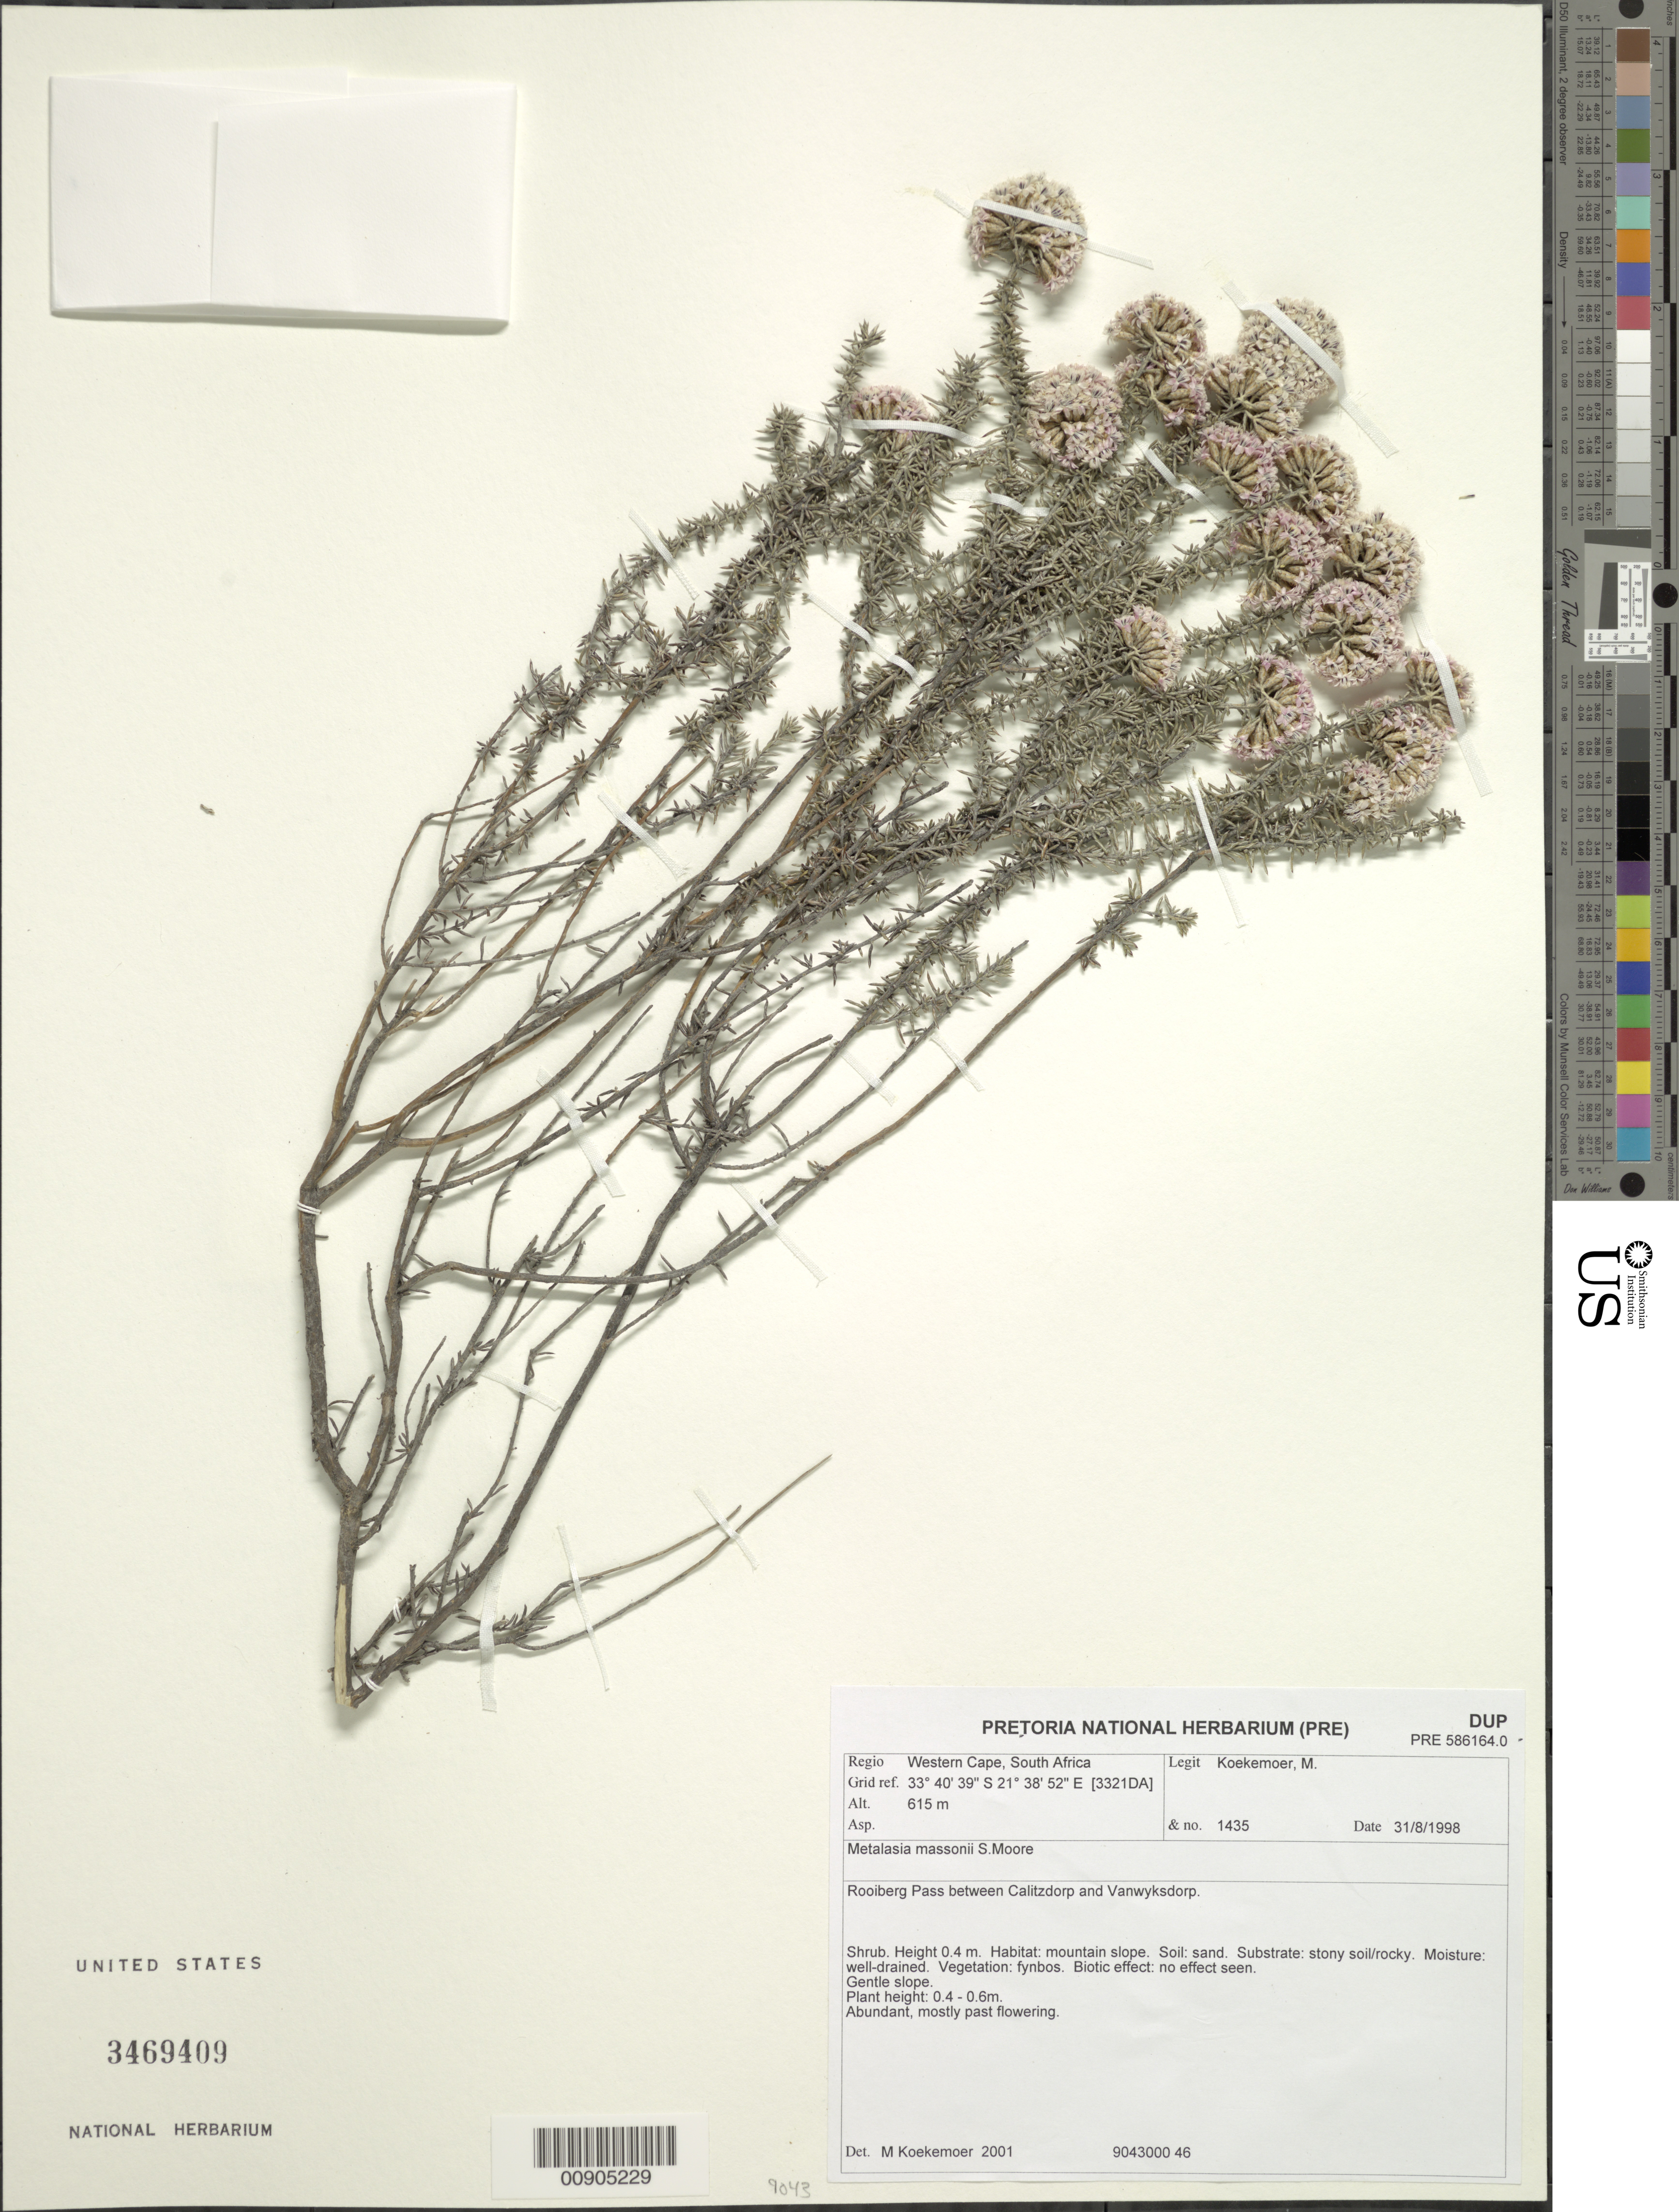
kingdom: Plantae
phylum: Tracheophyta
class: Magnoliopsida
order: Asterales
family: Asteraceae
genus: Metalasia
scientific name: Metalasia massonii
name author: S. Moore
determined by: Koekemoer, M.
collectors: M. Koekemoer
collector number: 1435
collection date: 1998-08-31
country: South Africa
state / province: Western Cape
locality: Rooiberg Pass, between Calitzdorp and Vanwyksdorp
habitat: Fynbos, mountain slope, sand, stony soil/rocky, well-drained, gentle slope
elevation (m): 615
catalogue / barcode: US 3469409